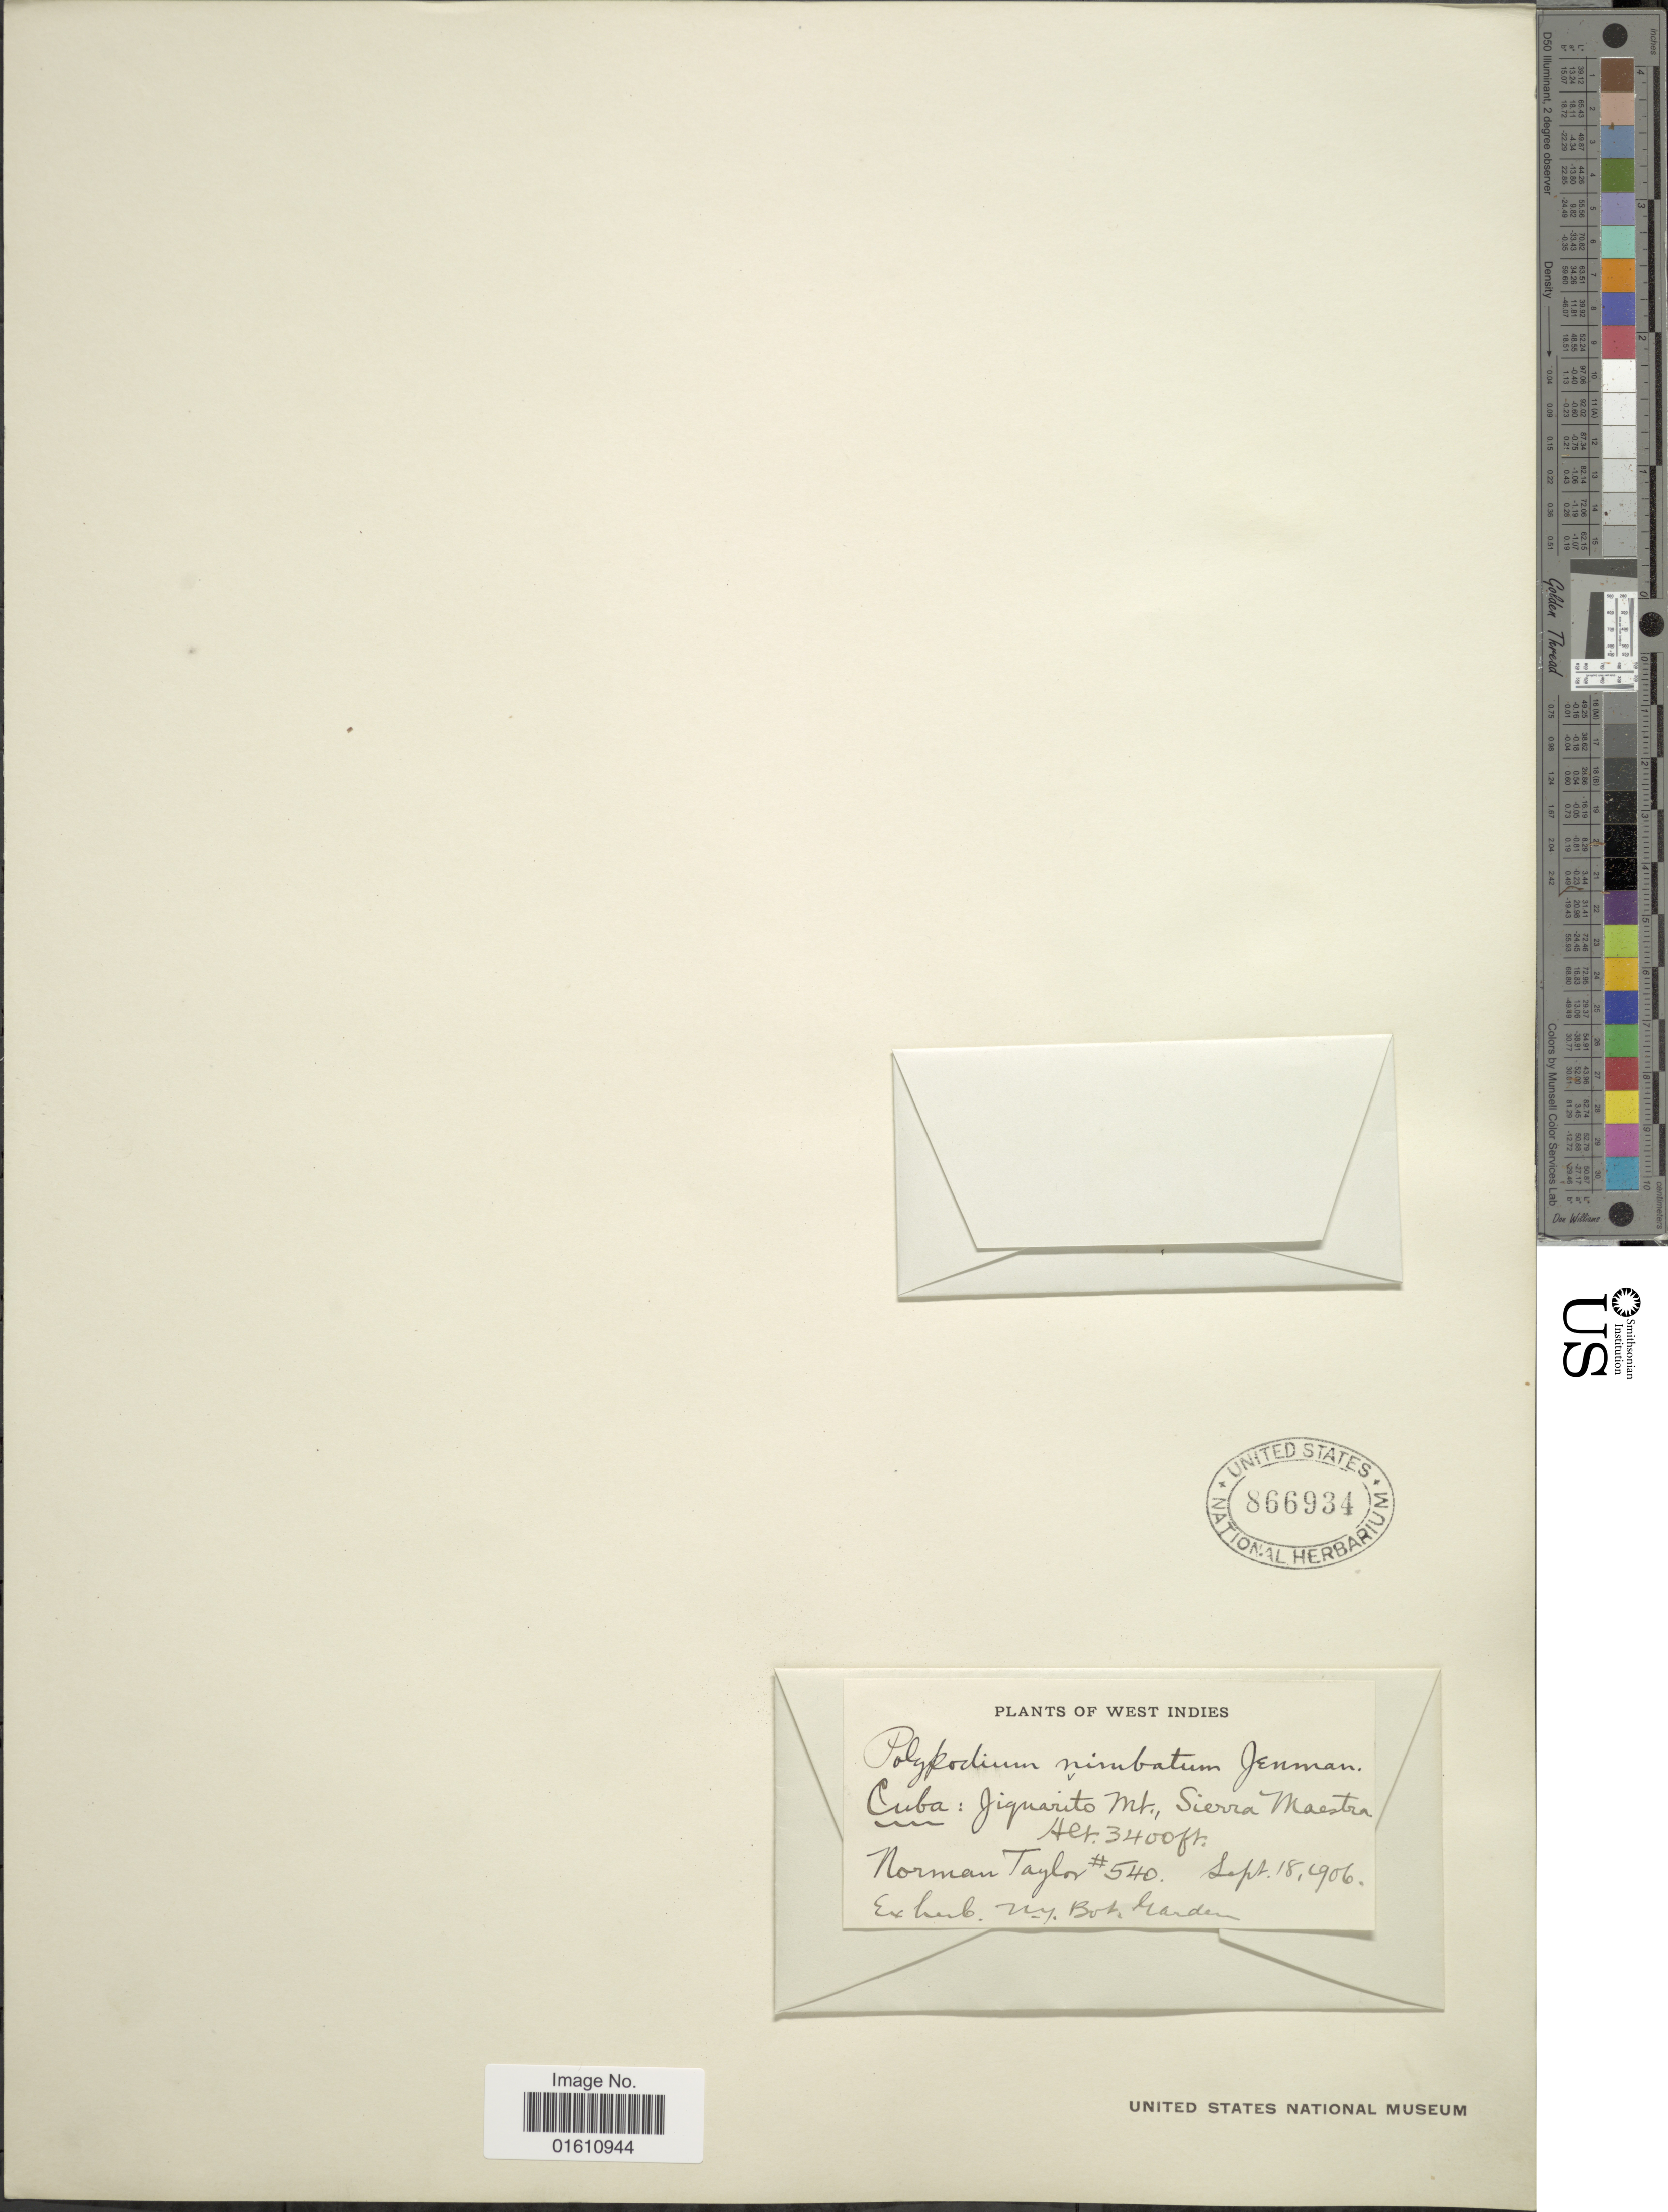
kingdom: Plantae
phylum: Tracheophyta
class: Polypodiopsida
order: Polypodiales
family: Polypodiaceae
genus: Moranopteris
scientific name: Moranopteris nimbata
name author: (Jenman) R. Y. Hirai & J. Prado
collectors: N. Taylor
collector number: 540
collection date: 1906-09-18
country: Cuba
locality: West Indies, Cuba: Jiquarito mt. Sierra Maestra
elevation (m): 1036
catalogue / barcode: US 866934